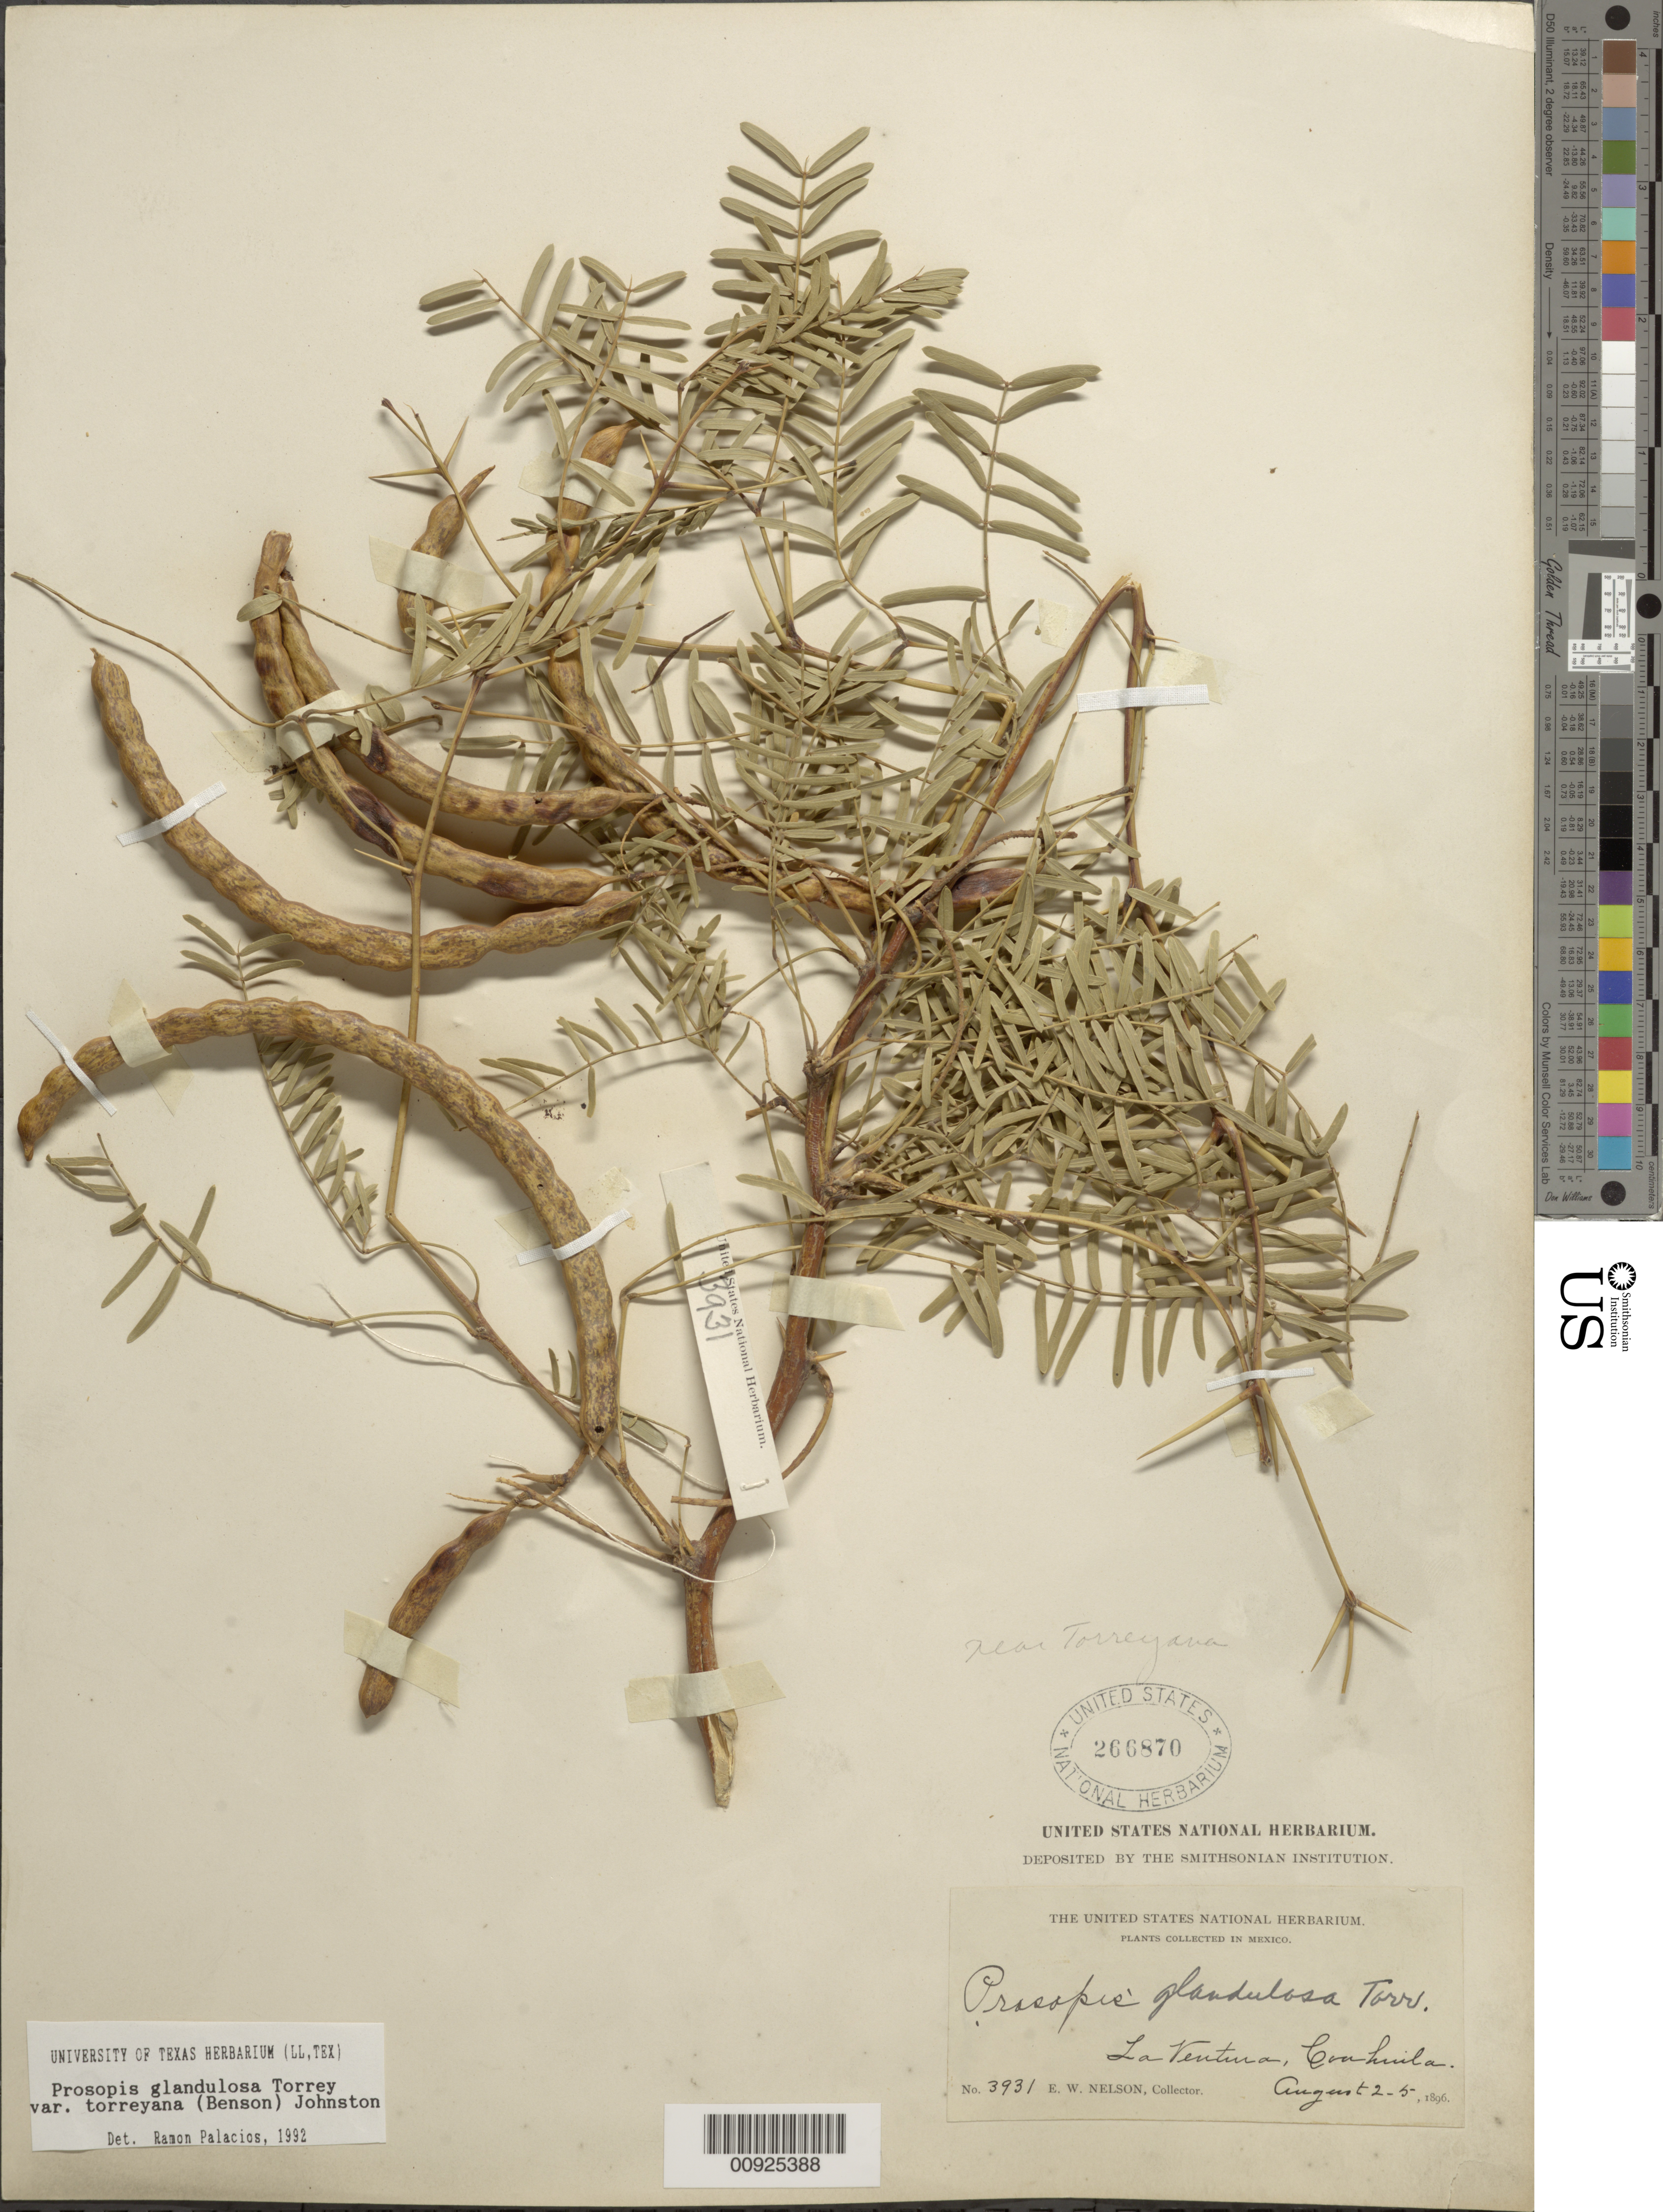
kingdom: Plantae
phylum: Tracheophyta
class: Magnoliopsida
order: Fabales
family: Fabaceae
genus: Neltuma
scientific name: Neltuma odorata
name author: (Torr. & Frém.) C. E. Hughes & G.P. Lewis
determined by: Strong, Mark T., (BOT), Smithsonian Institution - National Museum of Natural History (UNITED STATES)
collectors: E. W. Nelson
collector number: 3931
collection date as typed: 02 Aug 1896 to 05 Aug 1896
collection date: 1896-08-02/1896-08-05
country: Mexico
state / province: Coahuila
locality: La Ventura, Coahuila.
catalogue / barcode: US 266870